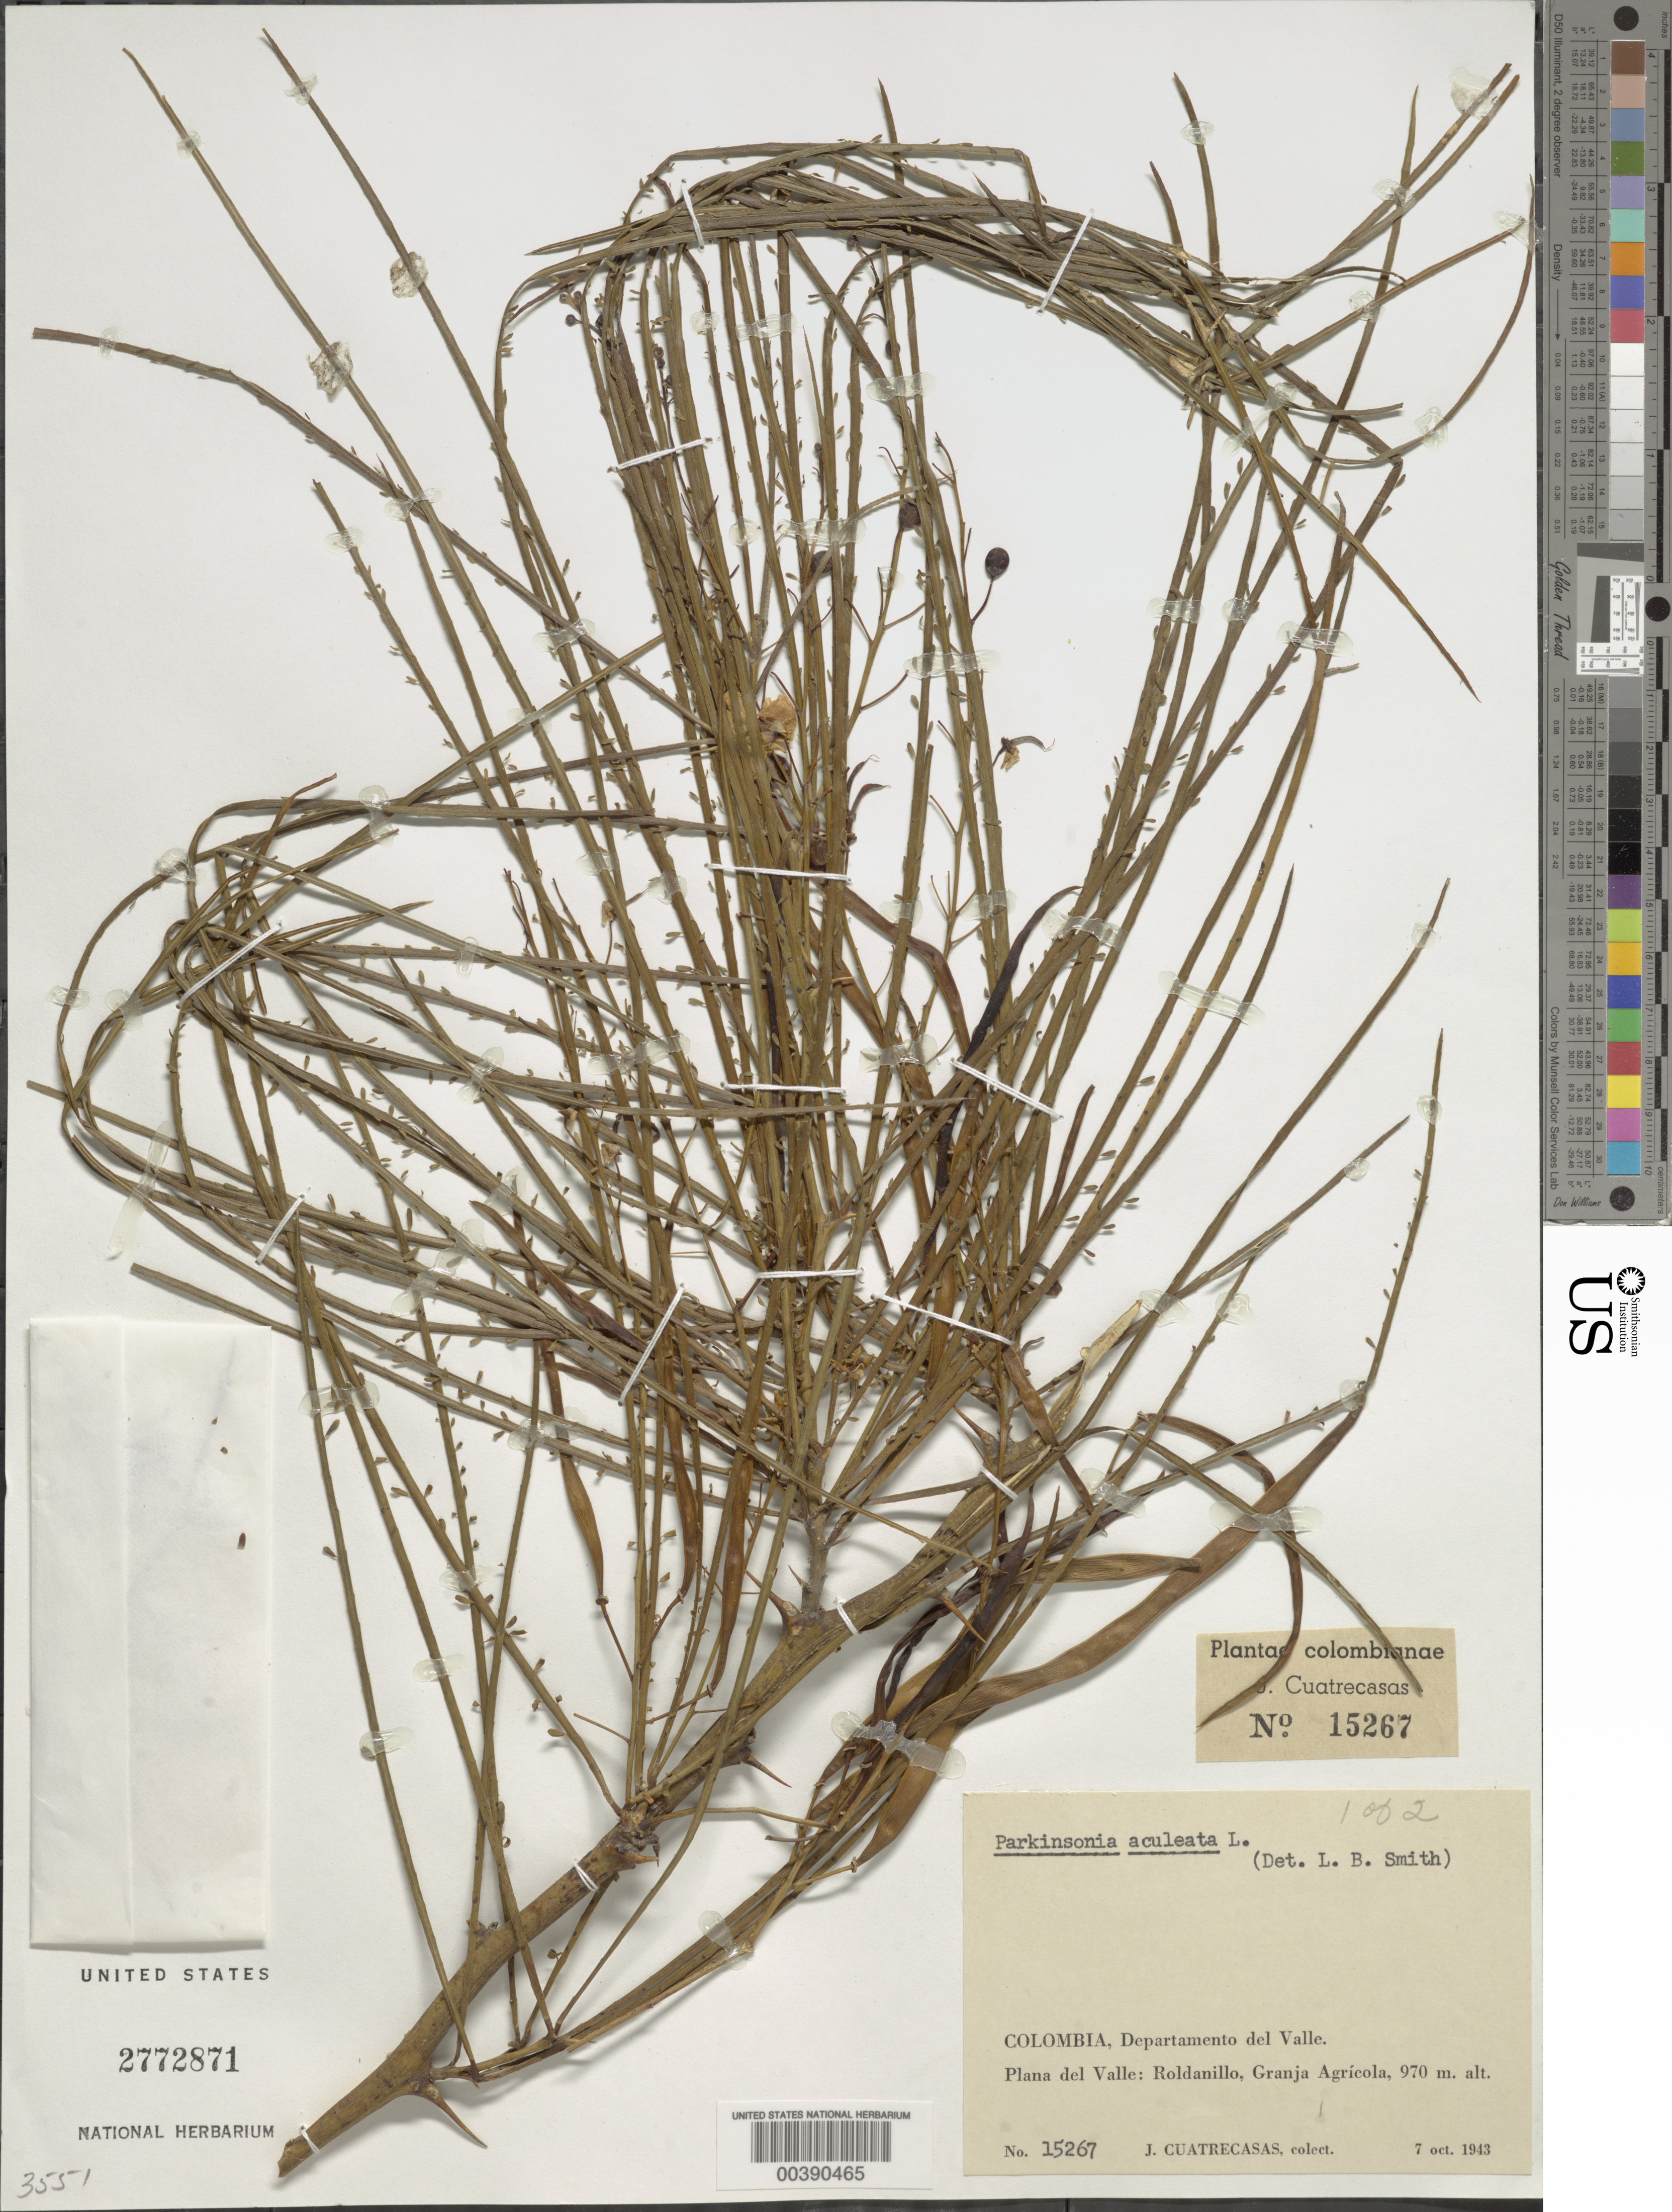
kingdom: Plantae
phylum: Tracheophyta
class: Magnoliopsida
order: Fabales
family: Fabaceae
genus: Parkinsonia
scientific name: Parkinsonia aculeata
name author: L.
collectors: J. Cuatrecasas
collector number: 15267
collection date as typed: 07 Oct 1943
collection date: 1943-10-07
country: Colombia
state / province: Valle del Cauca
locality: Roldanillo, granja agRicola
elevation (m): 970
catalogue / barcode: US 2772871